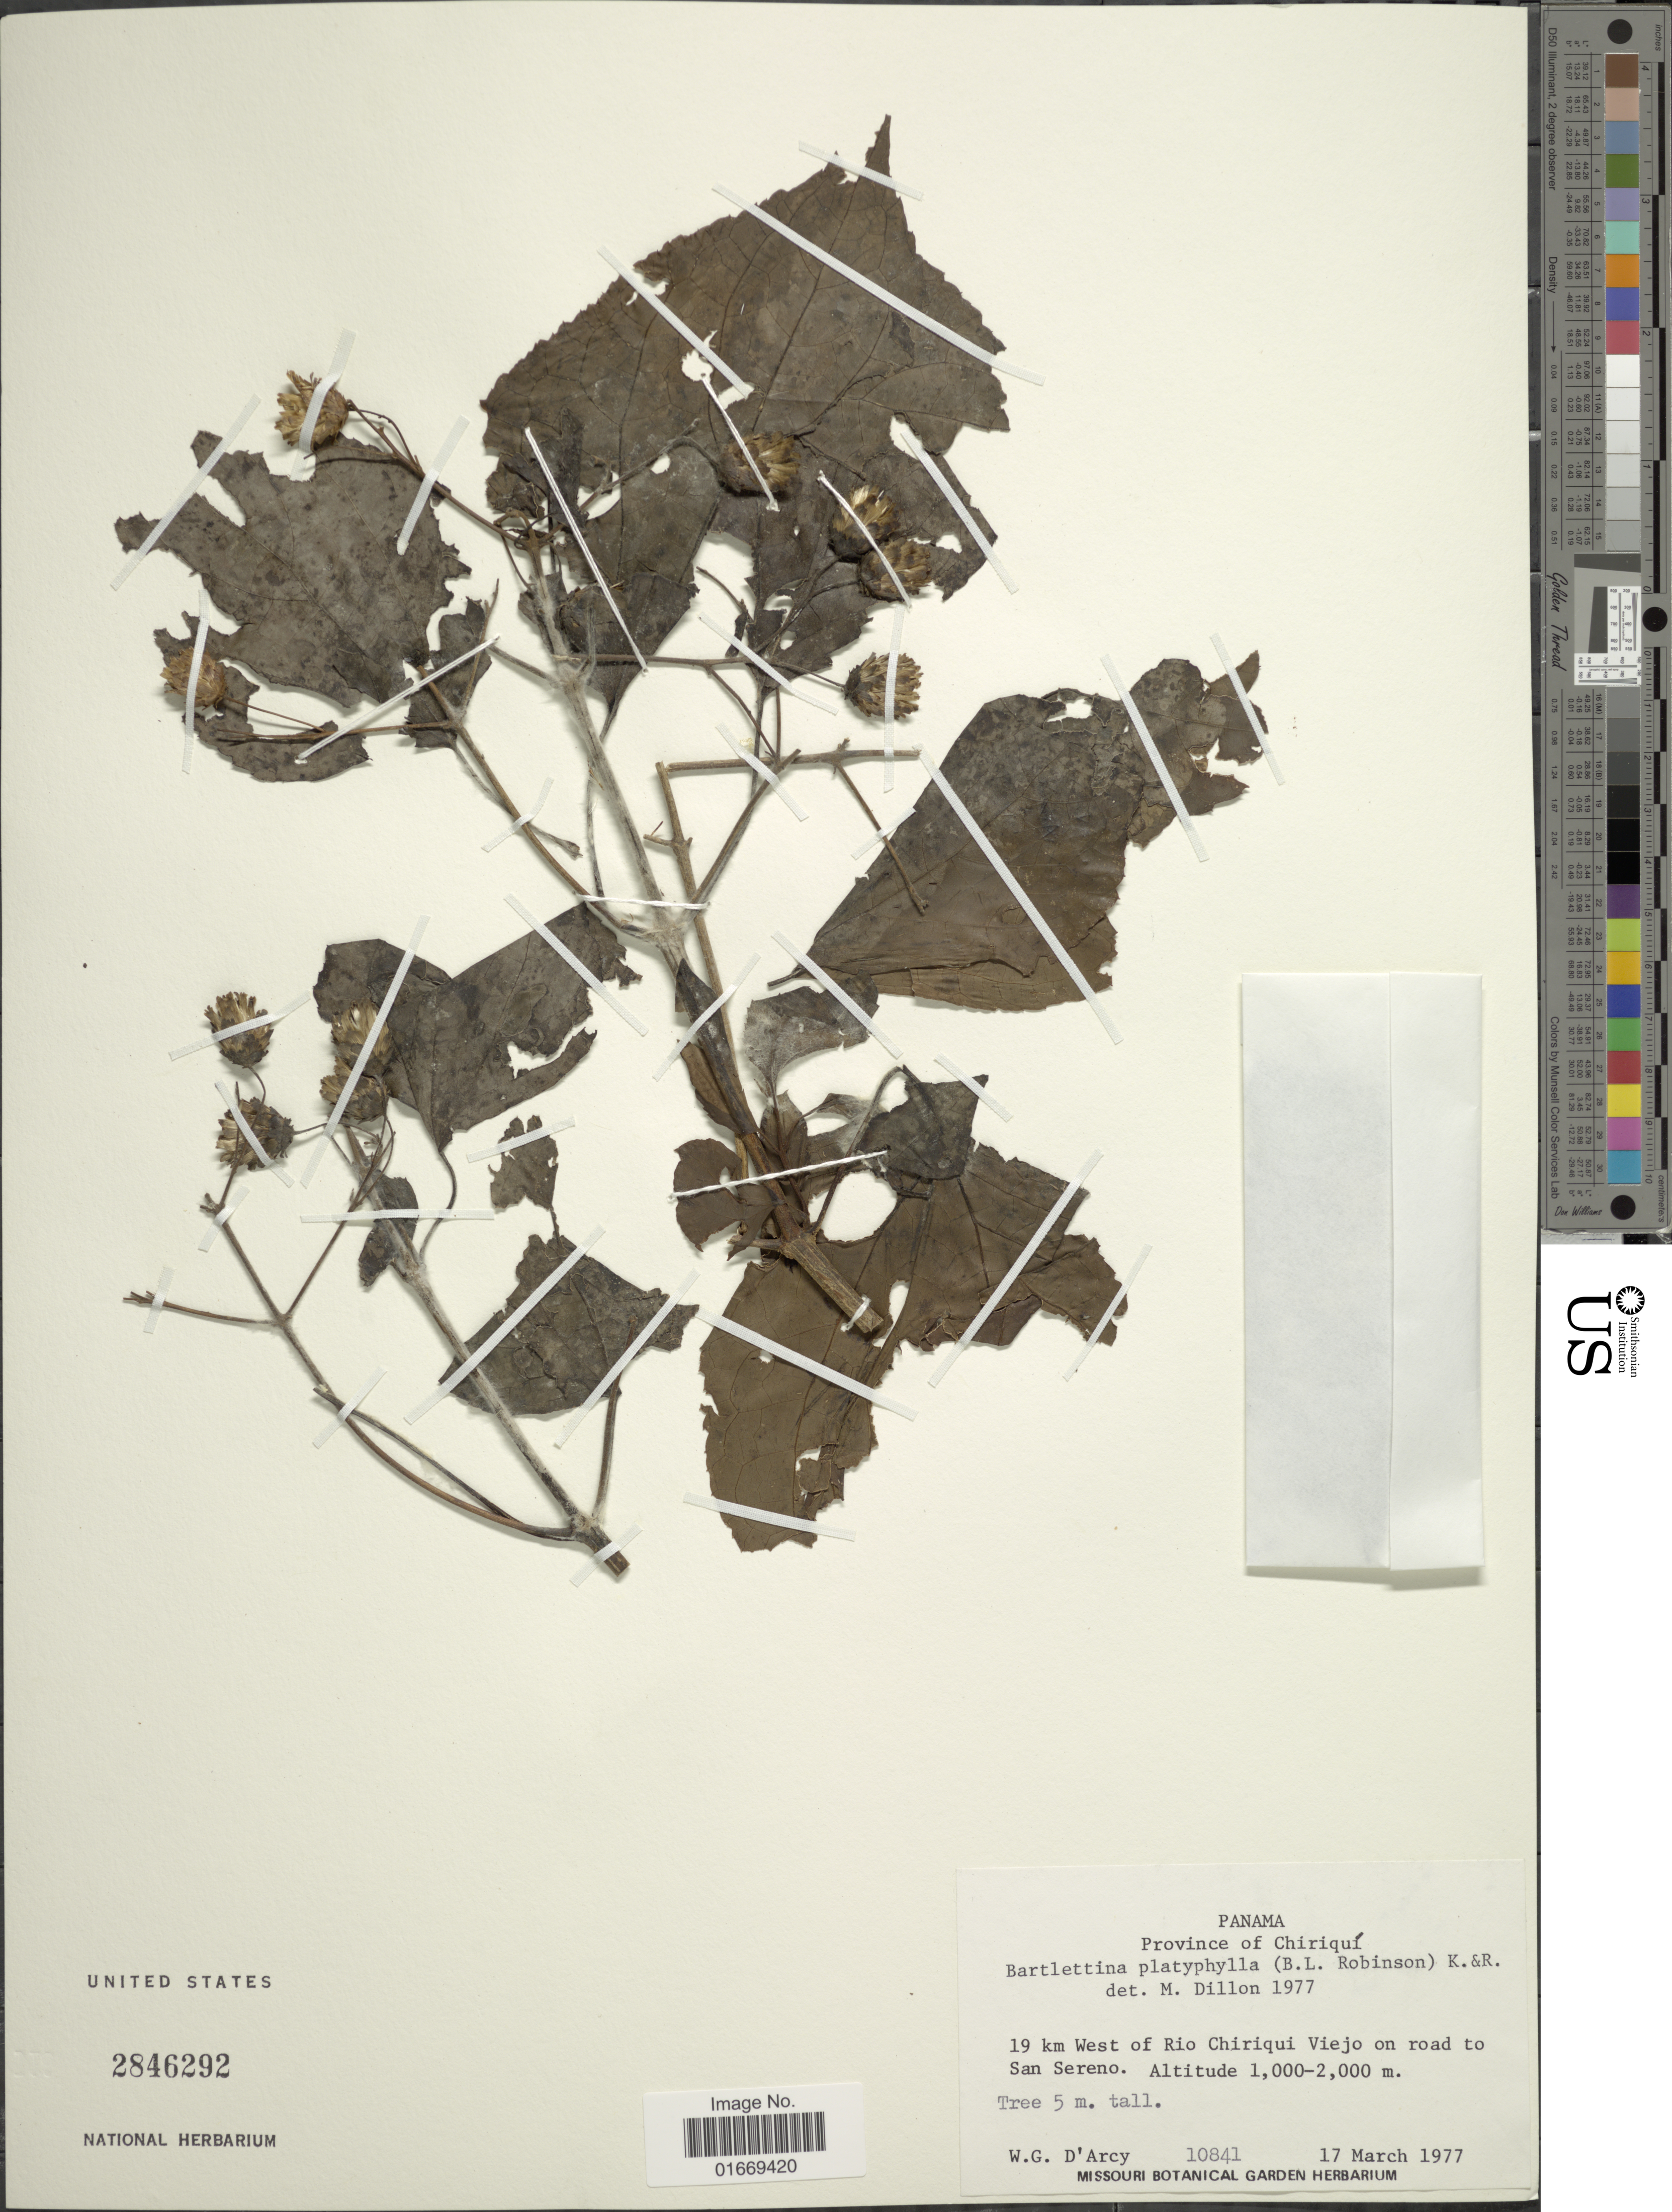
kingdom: Plantae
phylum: Tracheophyta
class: Magnoliopsida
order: Asterales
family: Asteraceae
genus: Bartlettina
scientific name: Bartlettina platyphylla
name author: (B.L. Rob.) R.M. King & H. Rob.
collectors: W. G. D'Arcy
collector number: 10841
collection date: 1977-03-17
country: Panama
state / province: Chiriqui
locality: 19 km West of Rio Chiriqui Viejo on road to San Sereno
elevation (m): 1000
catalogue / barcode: US 2846292